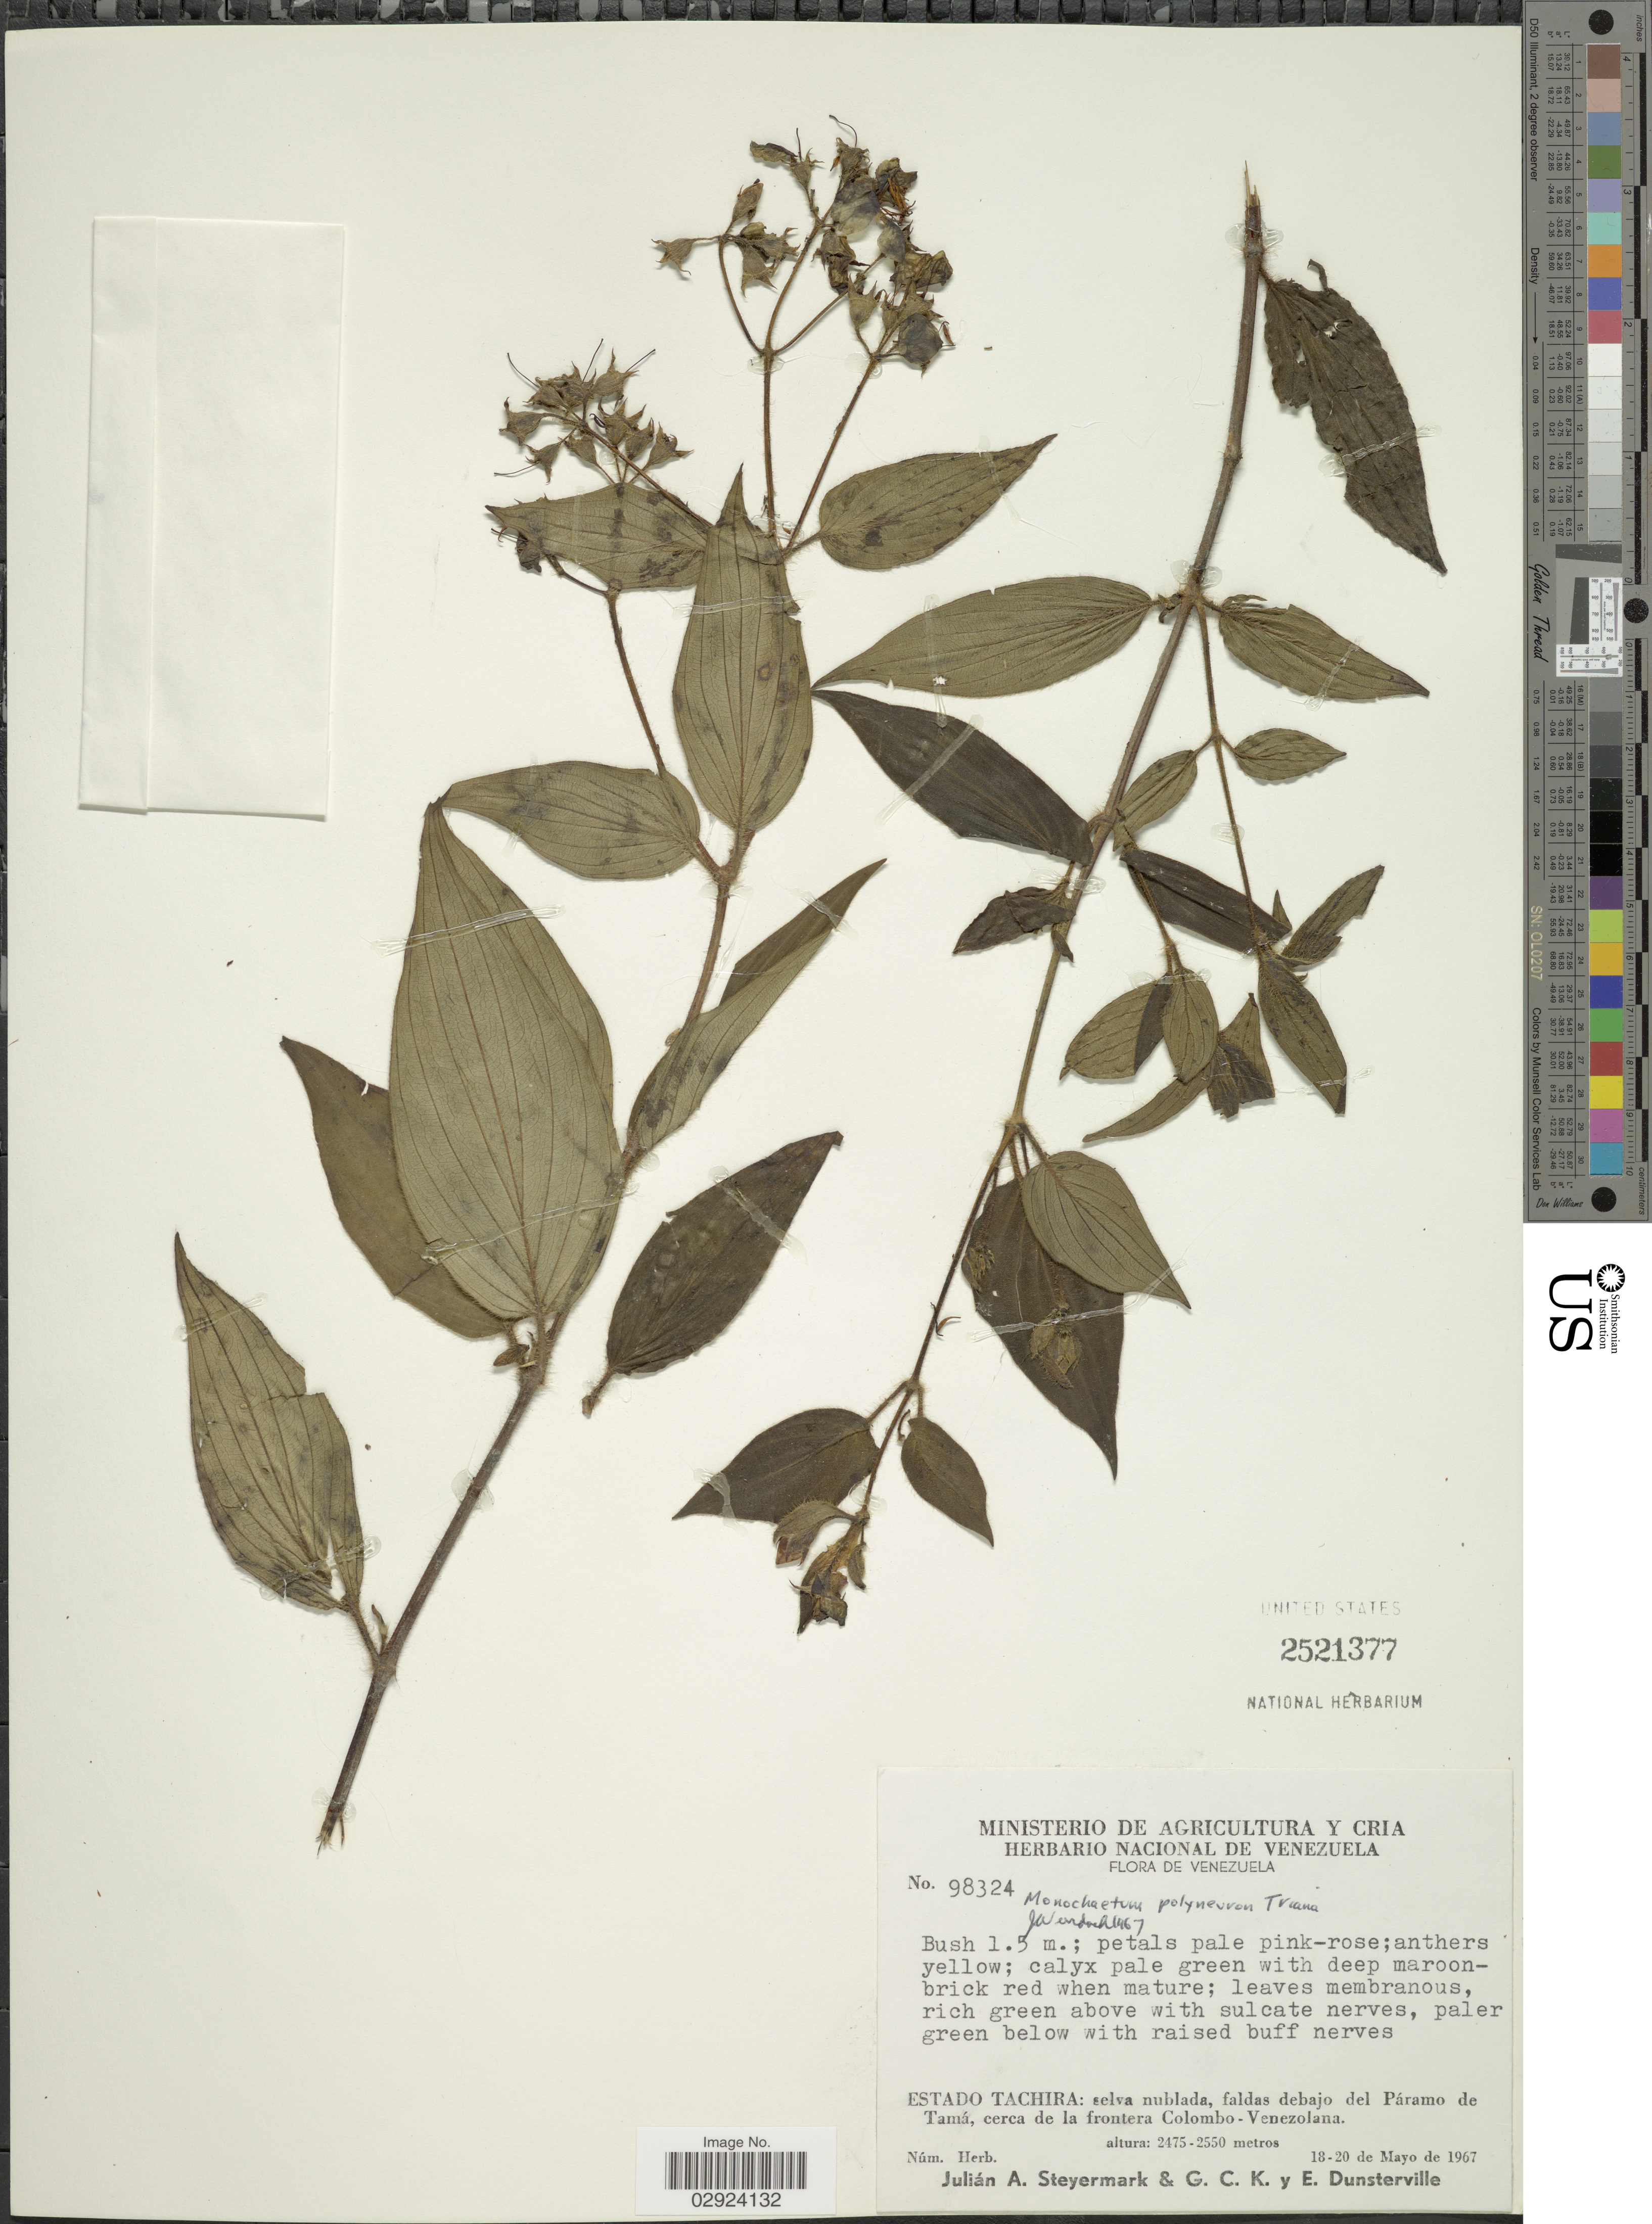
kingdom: Plantae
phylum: Tracheophyta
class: Magnoliopsida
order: Myrtales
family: Melastomataceae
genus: Monochaetum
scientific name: Monochaetum polyneurum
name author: Triana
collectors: J. Steyermark, G. C. K. Dunsterville & E. Dunsterville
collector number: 98324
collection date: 1967-05-18/1967-05-20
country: Venezuela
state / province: Tachira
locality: Estado Tachira: selva nublada, faldas debajo del Páramo de Tamá, cerca de la frontera Colombo-Venezolana.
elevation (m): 2475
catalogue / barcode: US 2521377